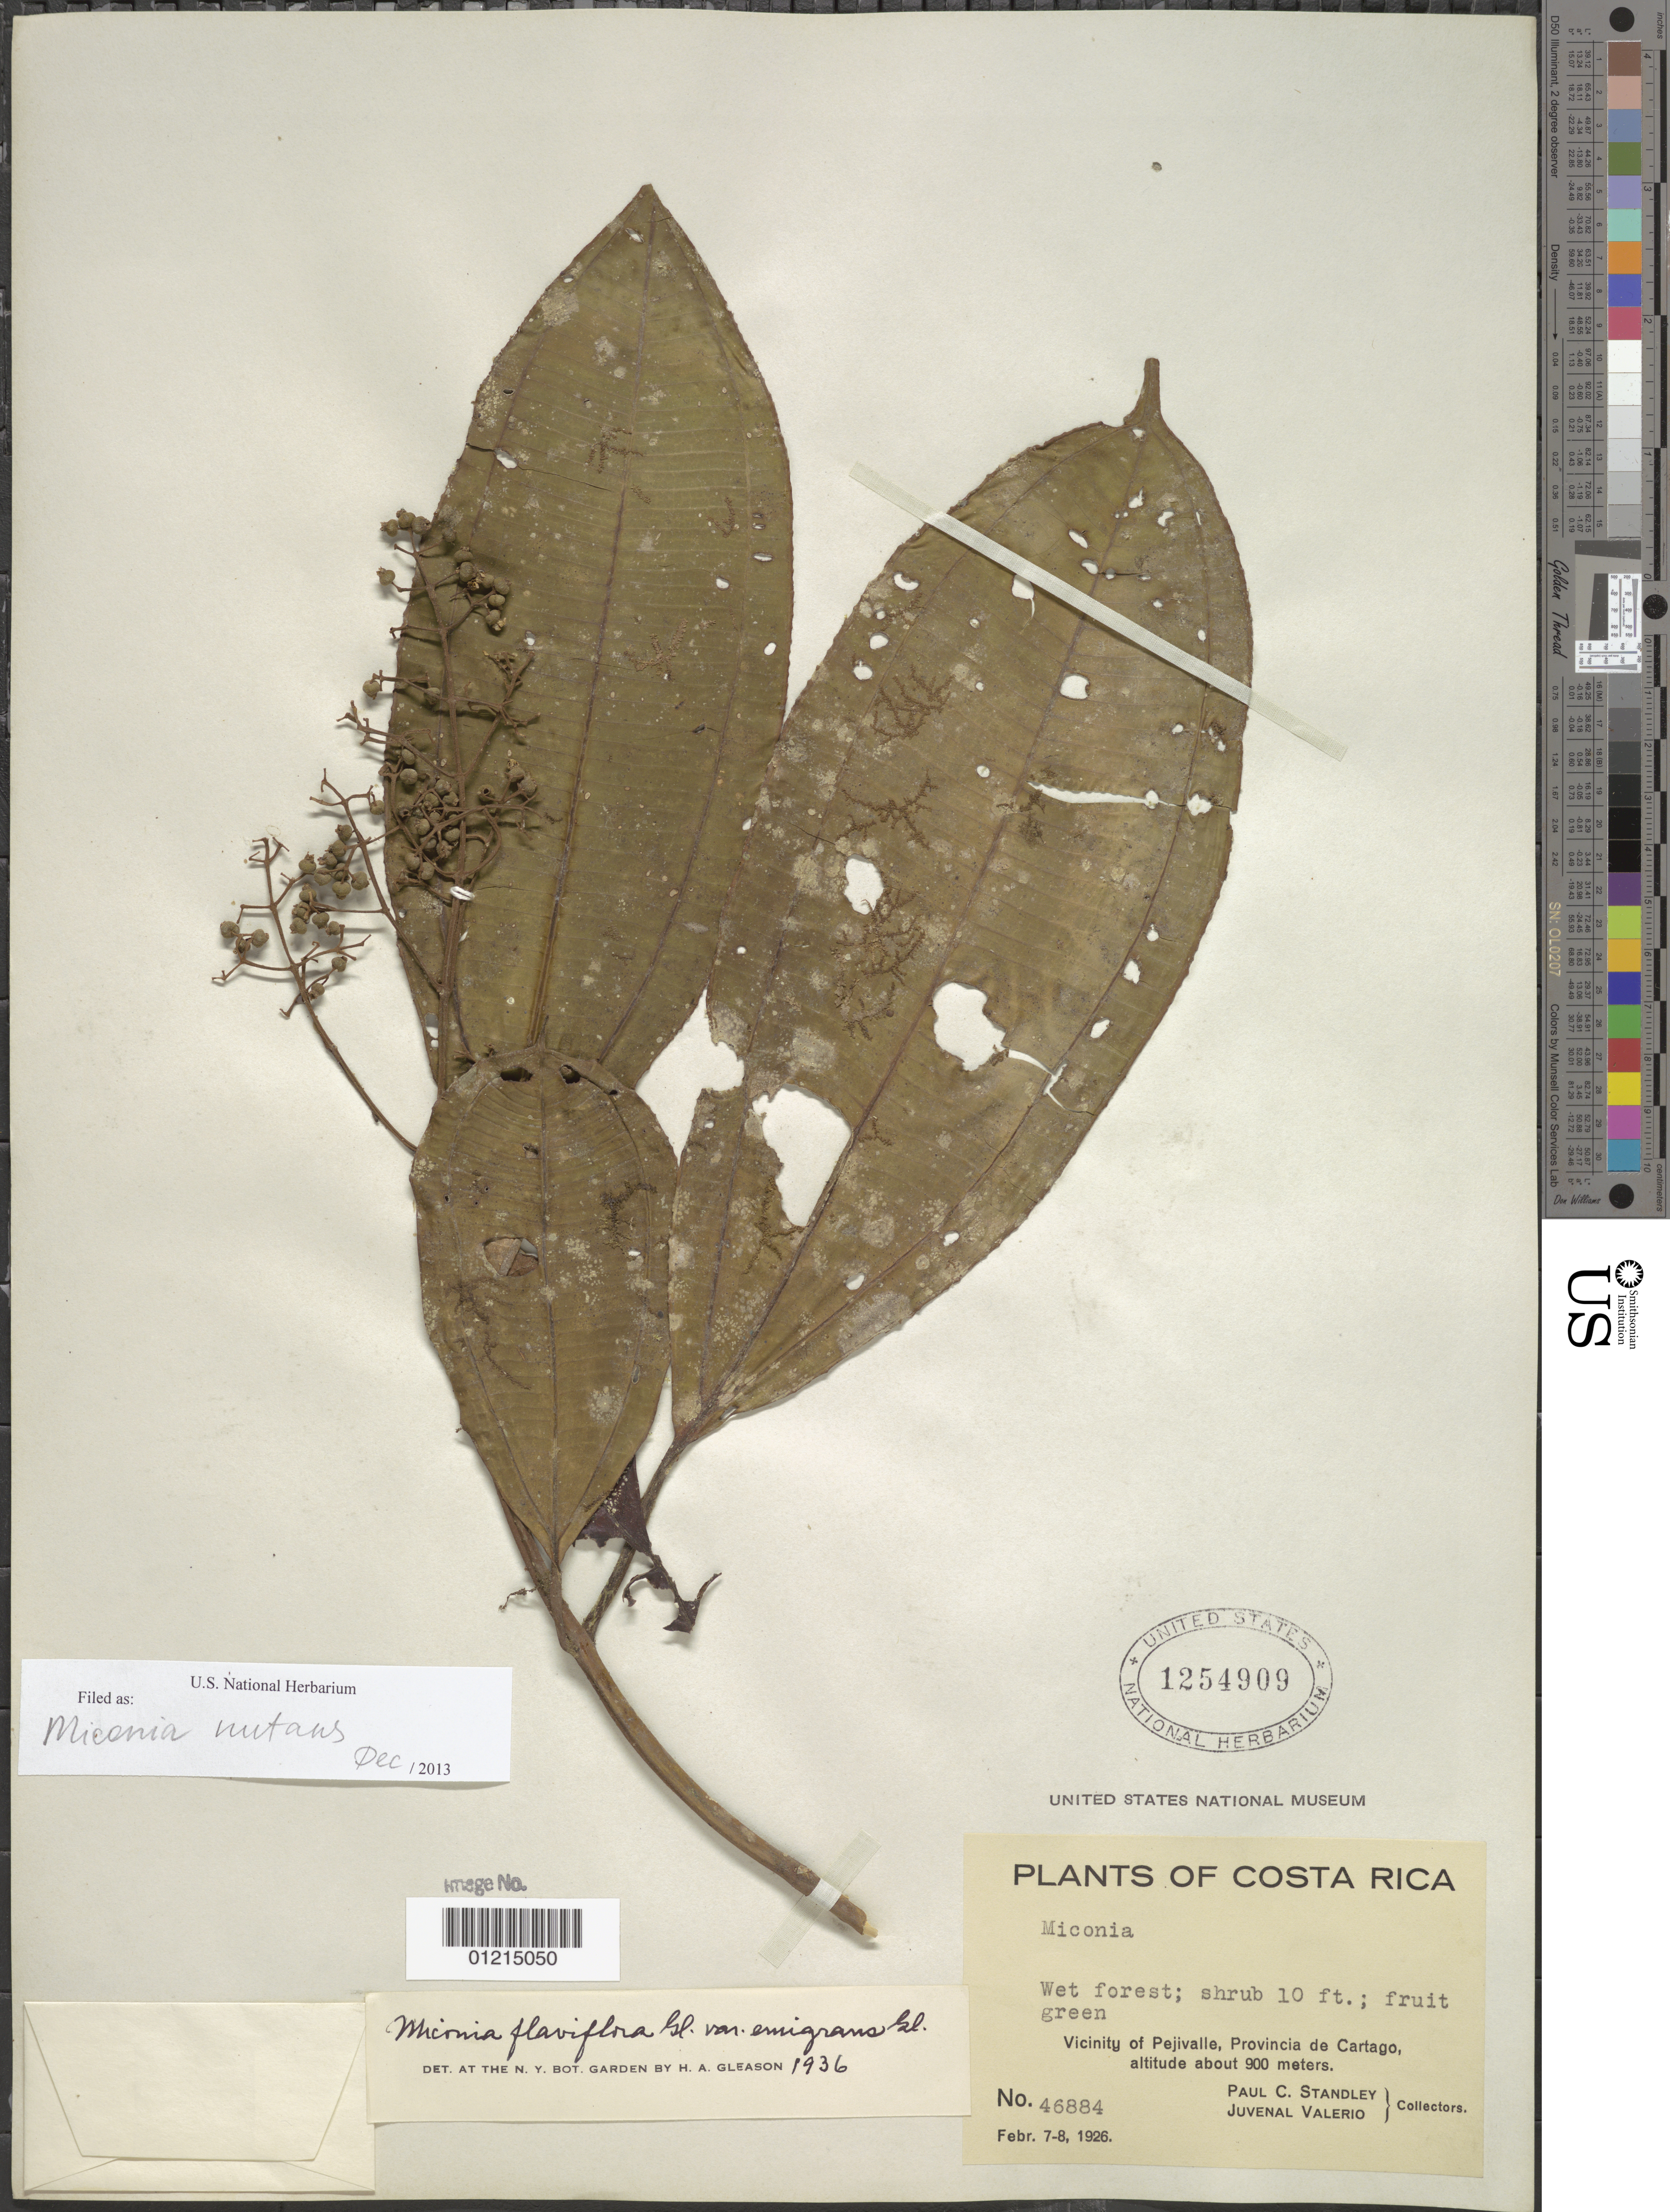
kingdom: Plantae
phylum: Tracheophyta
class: Magnoliopsida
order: Myrtales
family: Melastomataceae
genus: Miconia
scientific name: Miconia nutans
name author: Donn. Sm.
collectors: P. C. Standley & J. Valero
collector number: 46884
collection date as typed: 07 Feb 1926 to 08 Feb 1926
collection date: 1926-02-07/1926-02-08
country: Costa Rica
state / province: Cartago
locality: Vicinity of Pejivalle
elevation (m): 900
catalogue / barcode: US 1254909